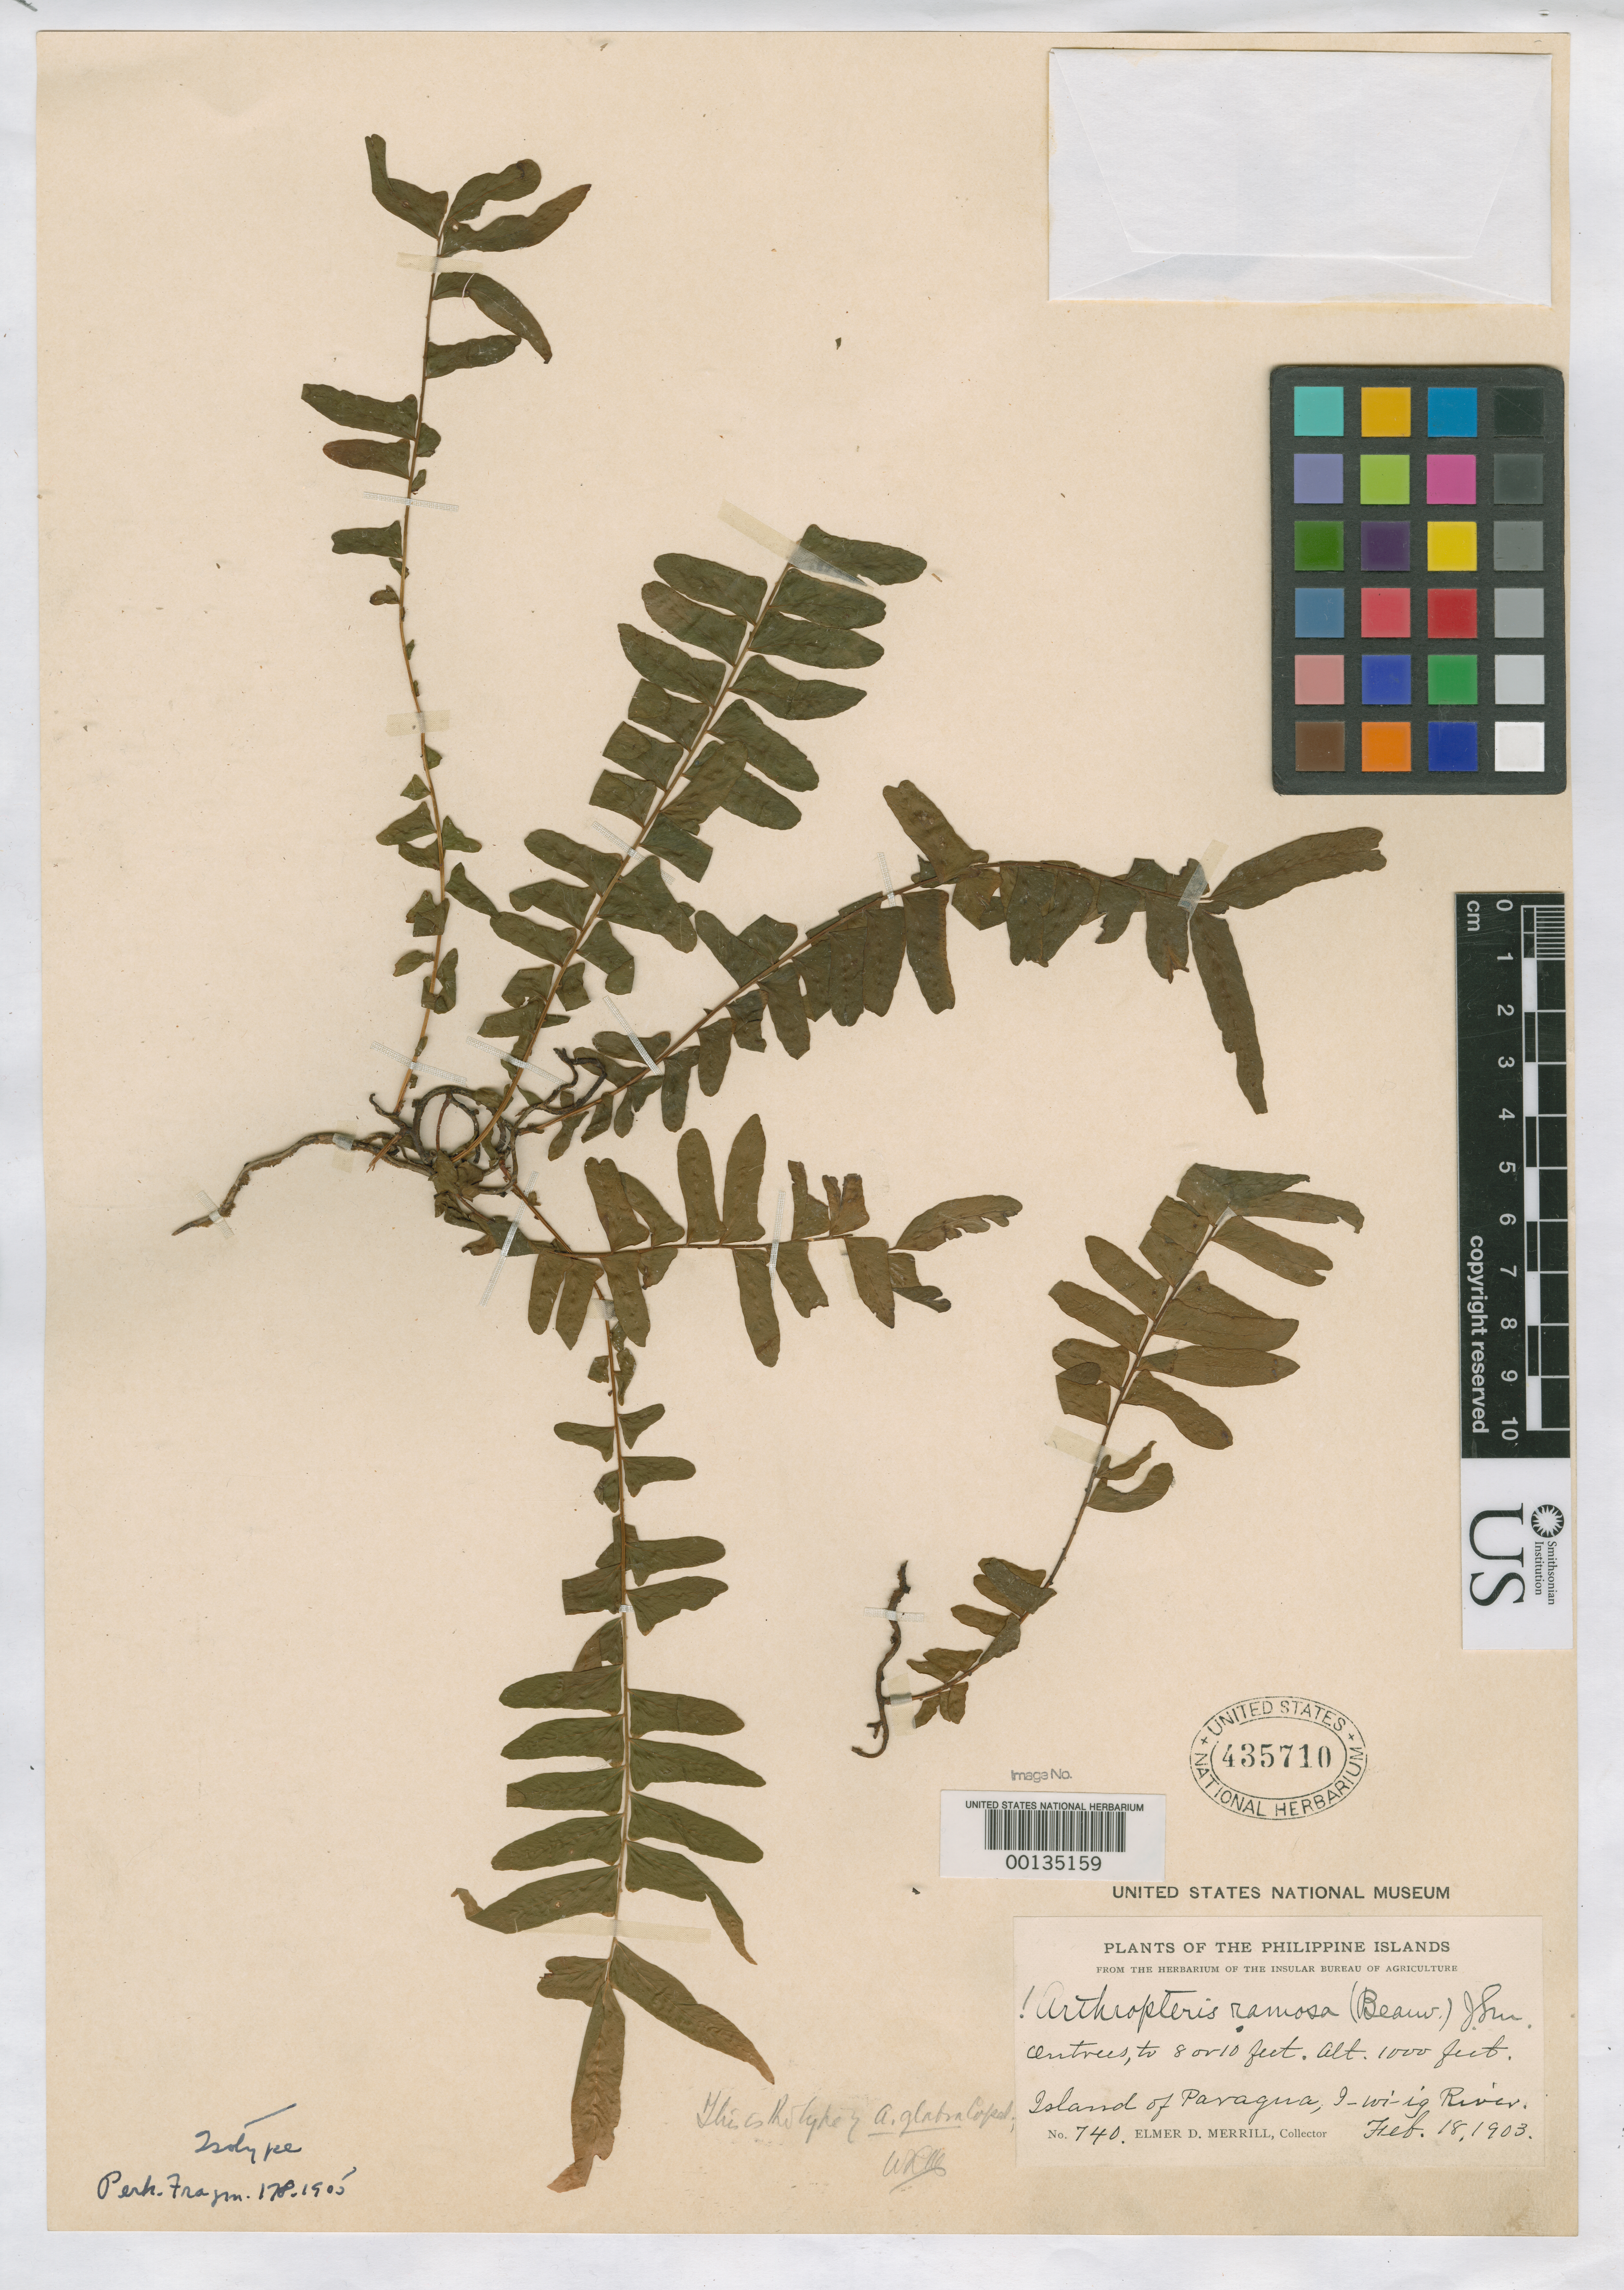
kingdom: Plantae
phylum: Tracheophyta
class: Polypodiopsida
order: Polypodiales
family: Tectariaceae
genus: Arthropteris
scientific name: Arthropteris glabra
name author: Copel. in Perkins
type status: Type Collection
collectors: E. D. Merrill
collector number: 740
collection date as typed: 18 Feb 1903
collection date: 1903-02-18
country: Philippines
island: Paragua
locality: Iwiig River.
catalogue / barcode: US 435710